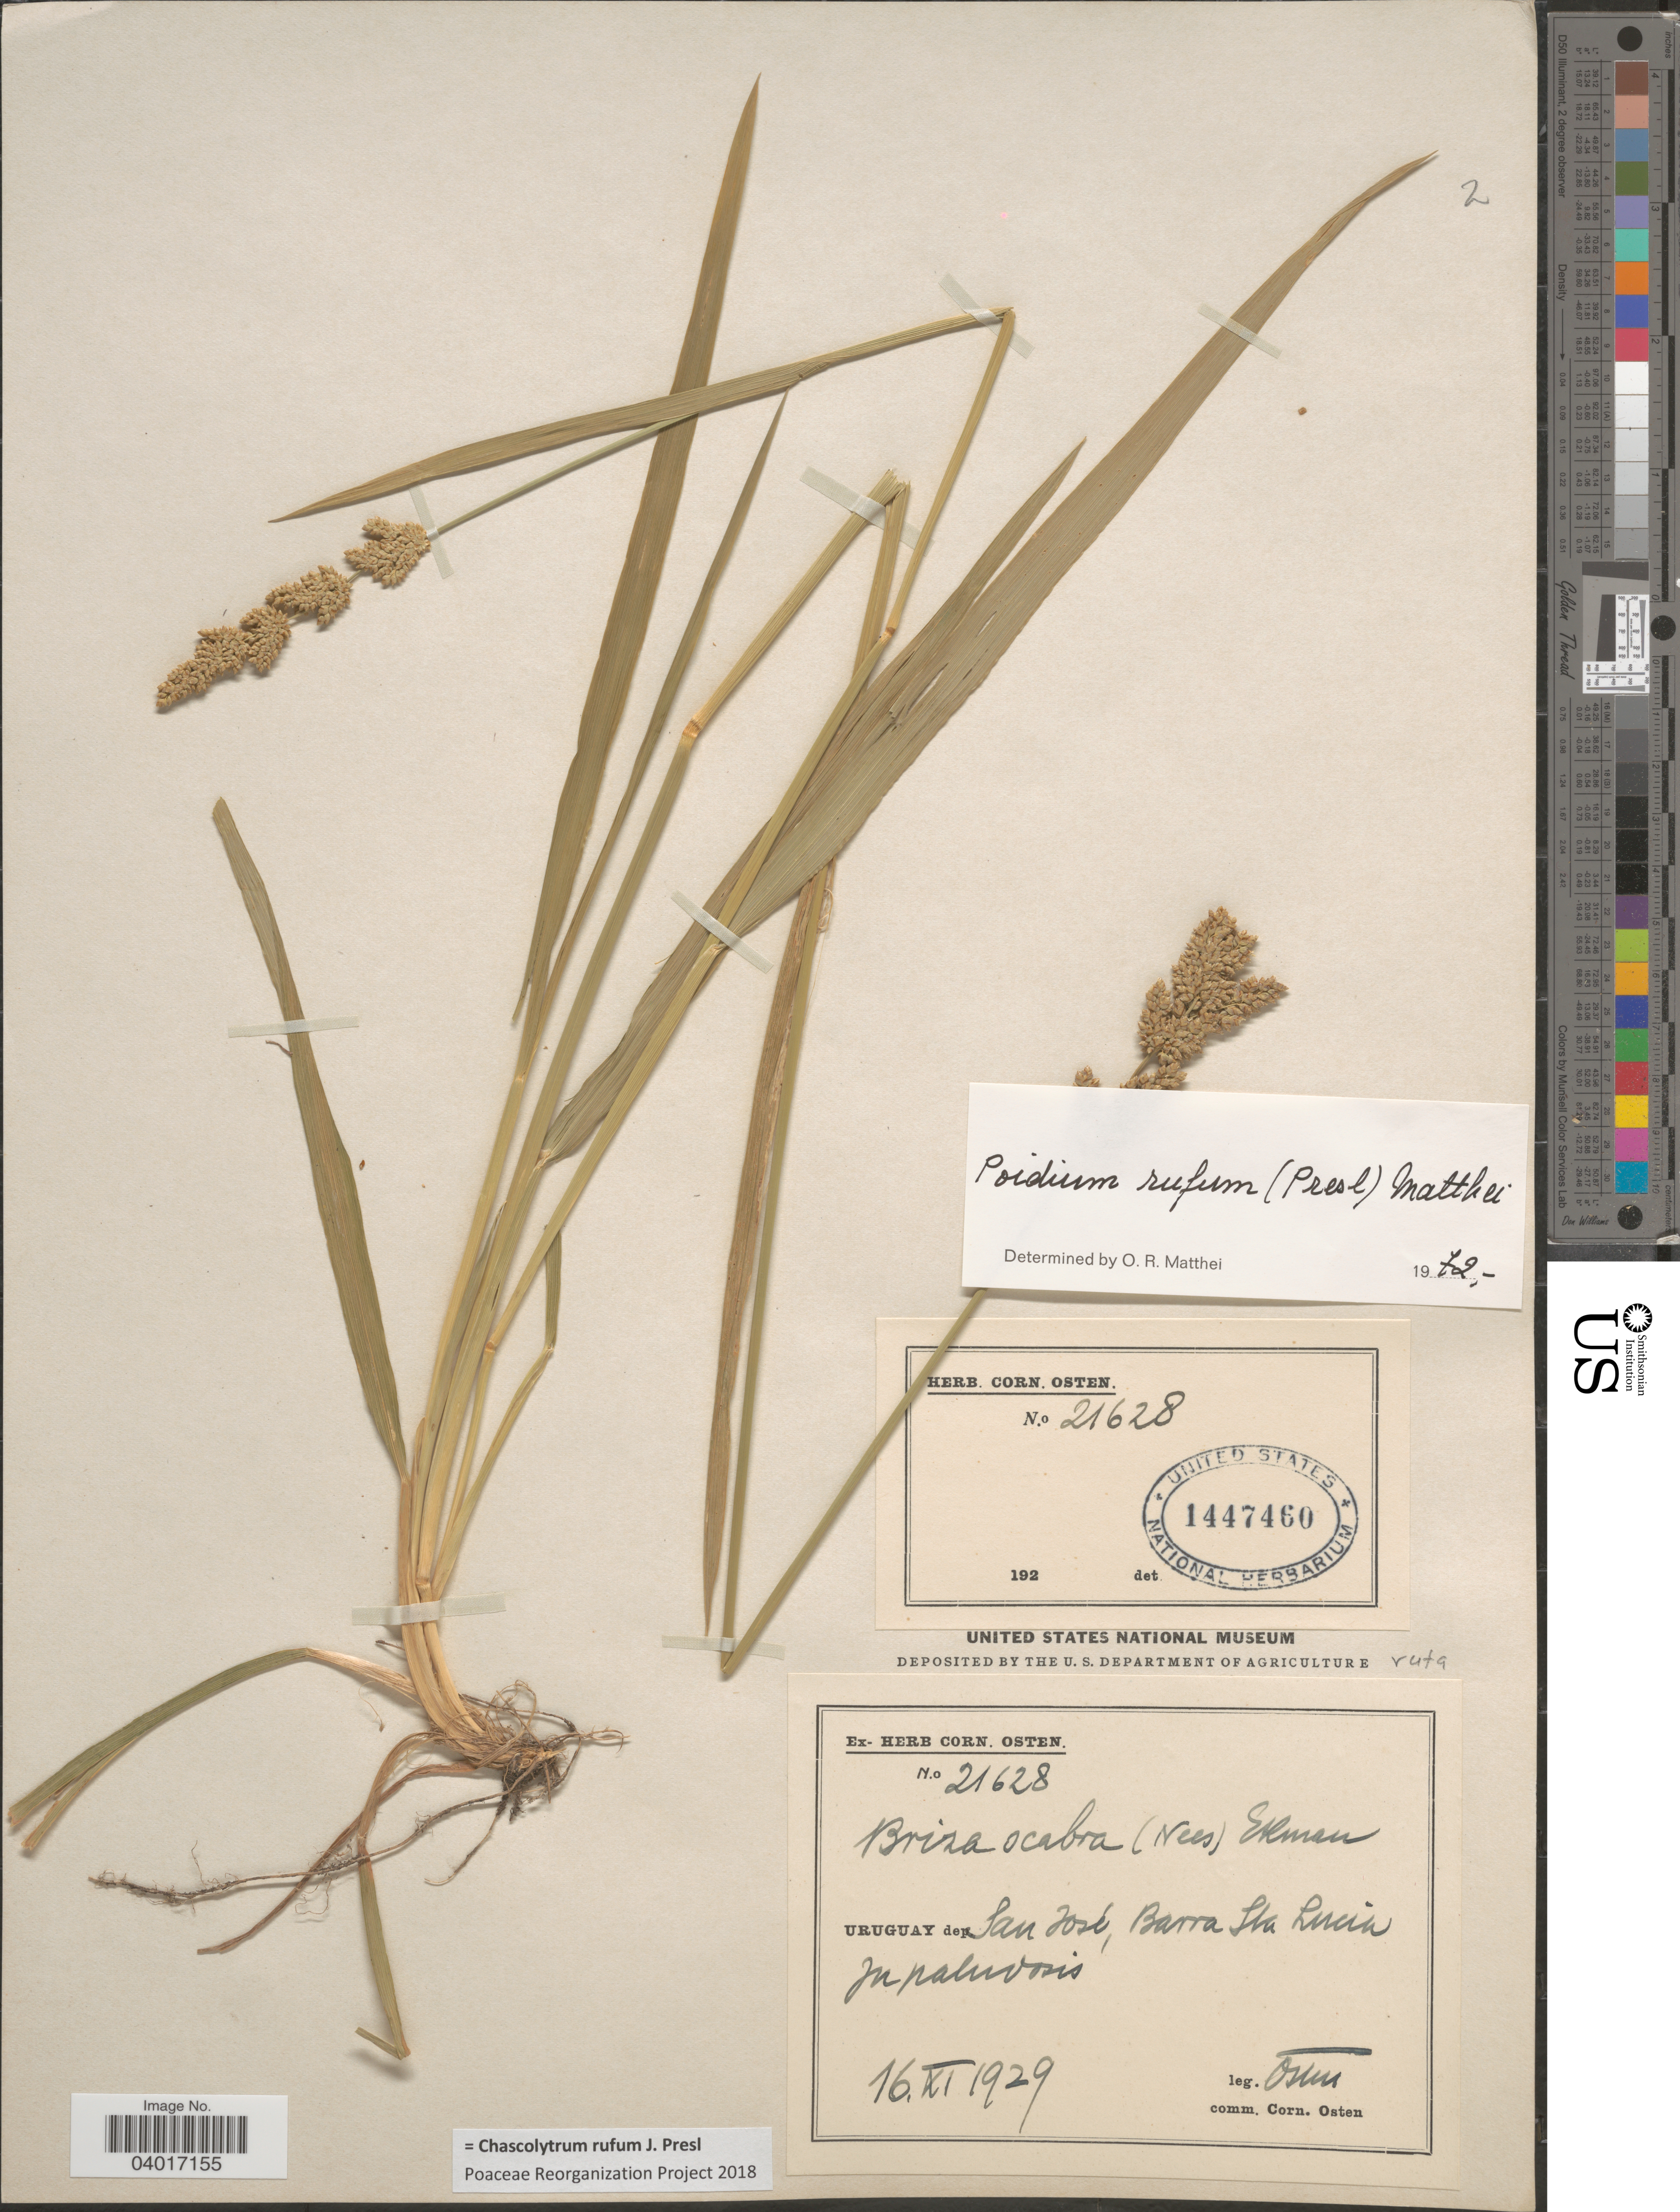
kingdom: Plantae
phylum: Tracheophyta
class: Liliopsida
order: Poales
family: Poaceae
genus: Chascolytrum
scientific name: Chascolytrum rufum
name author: C. Presl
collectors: C. Osten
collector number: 21628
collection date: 1929-11-16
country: Uruguay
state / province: San Jose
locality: Dep. San José, Barra Sta Lucia.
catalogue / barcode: US 1447460